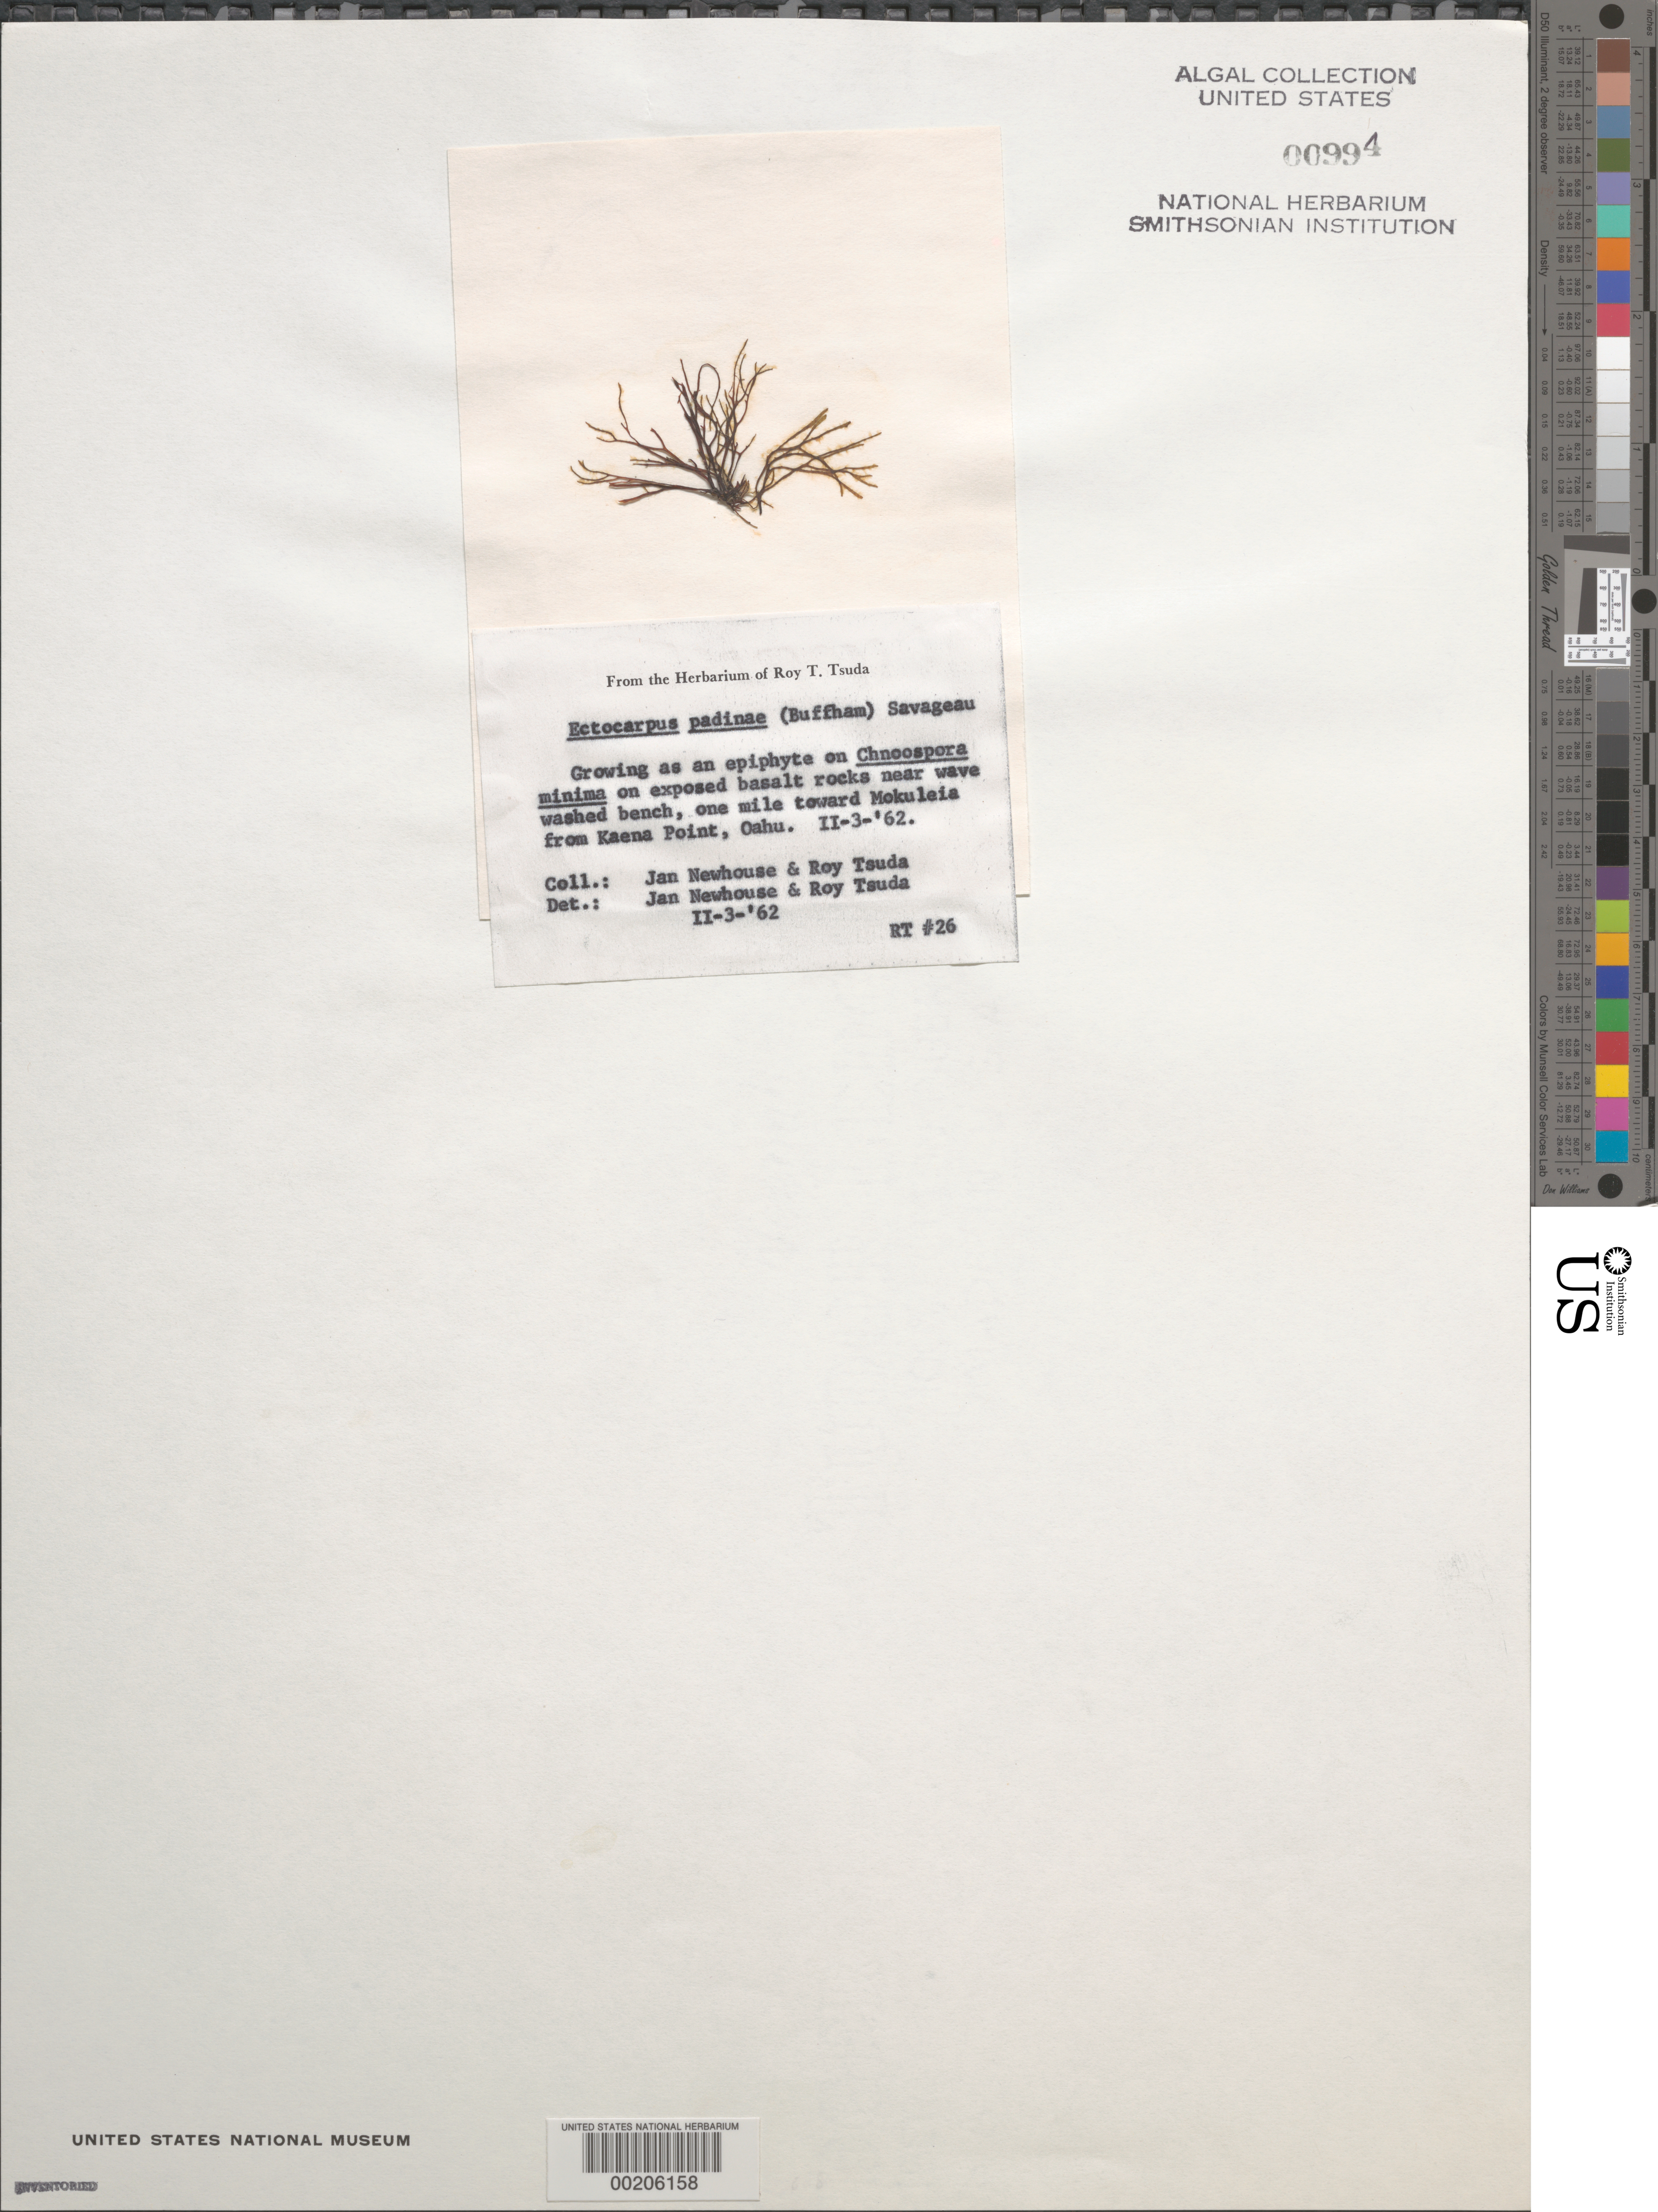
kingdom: Chromista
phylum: Ochrophyta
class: Phaeophyceae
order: Ectocarpales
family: Acinetosporaceae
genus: Feldmannia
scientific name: Feldmannia padinae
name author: (Montagne) G. Hamel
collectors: W. J. Newhouse & R. Tsuda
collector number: RT 26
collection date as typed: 03 Feb 1962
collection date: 1962-02-03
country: United States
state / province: Hawaii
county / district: Honolulu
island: Oahu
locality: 1 mile toward Mokuleia from Kaena Point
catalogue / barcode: US 994